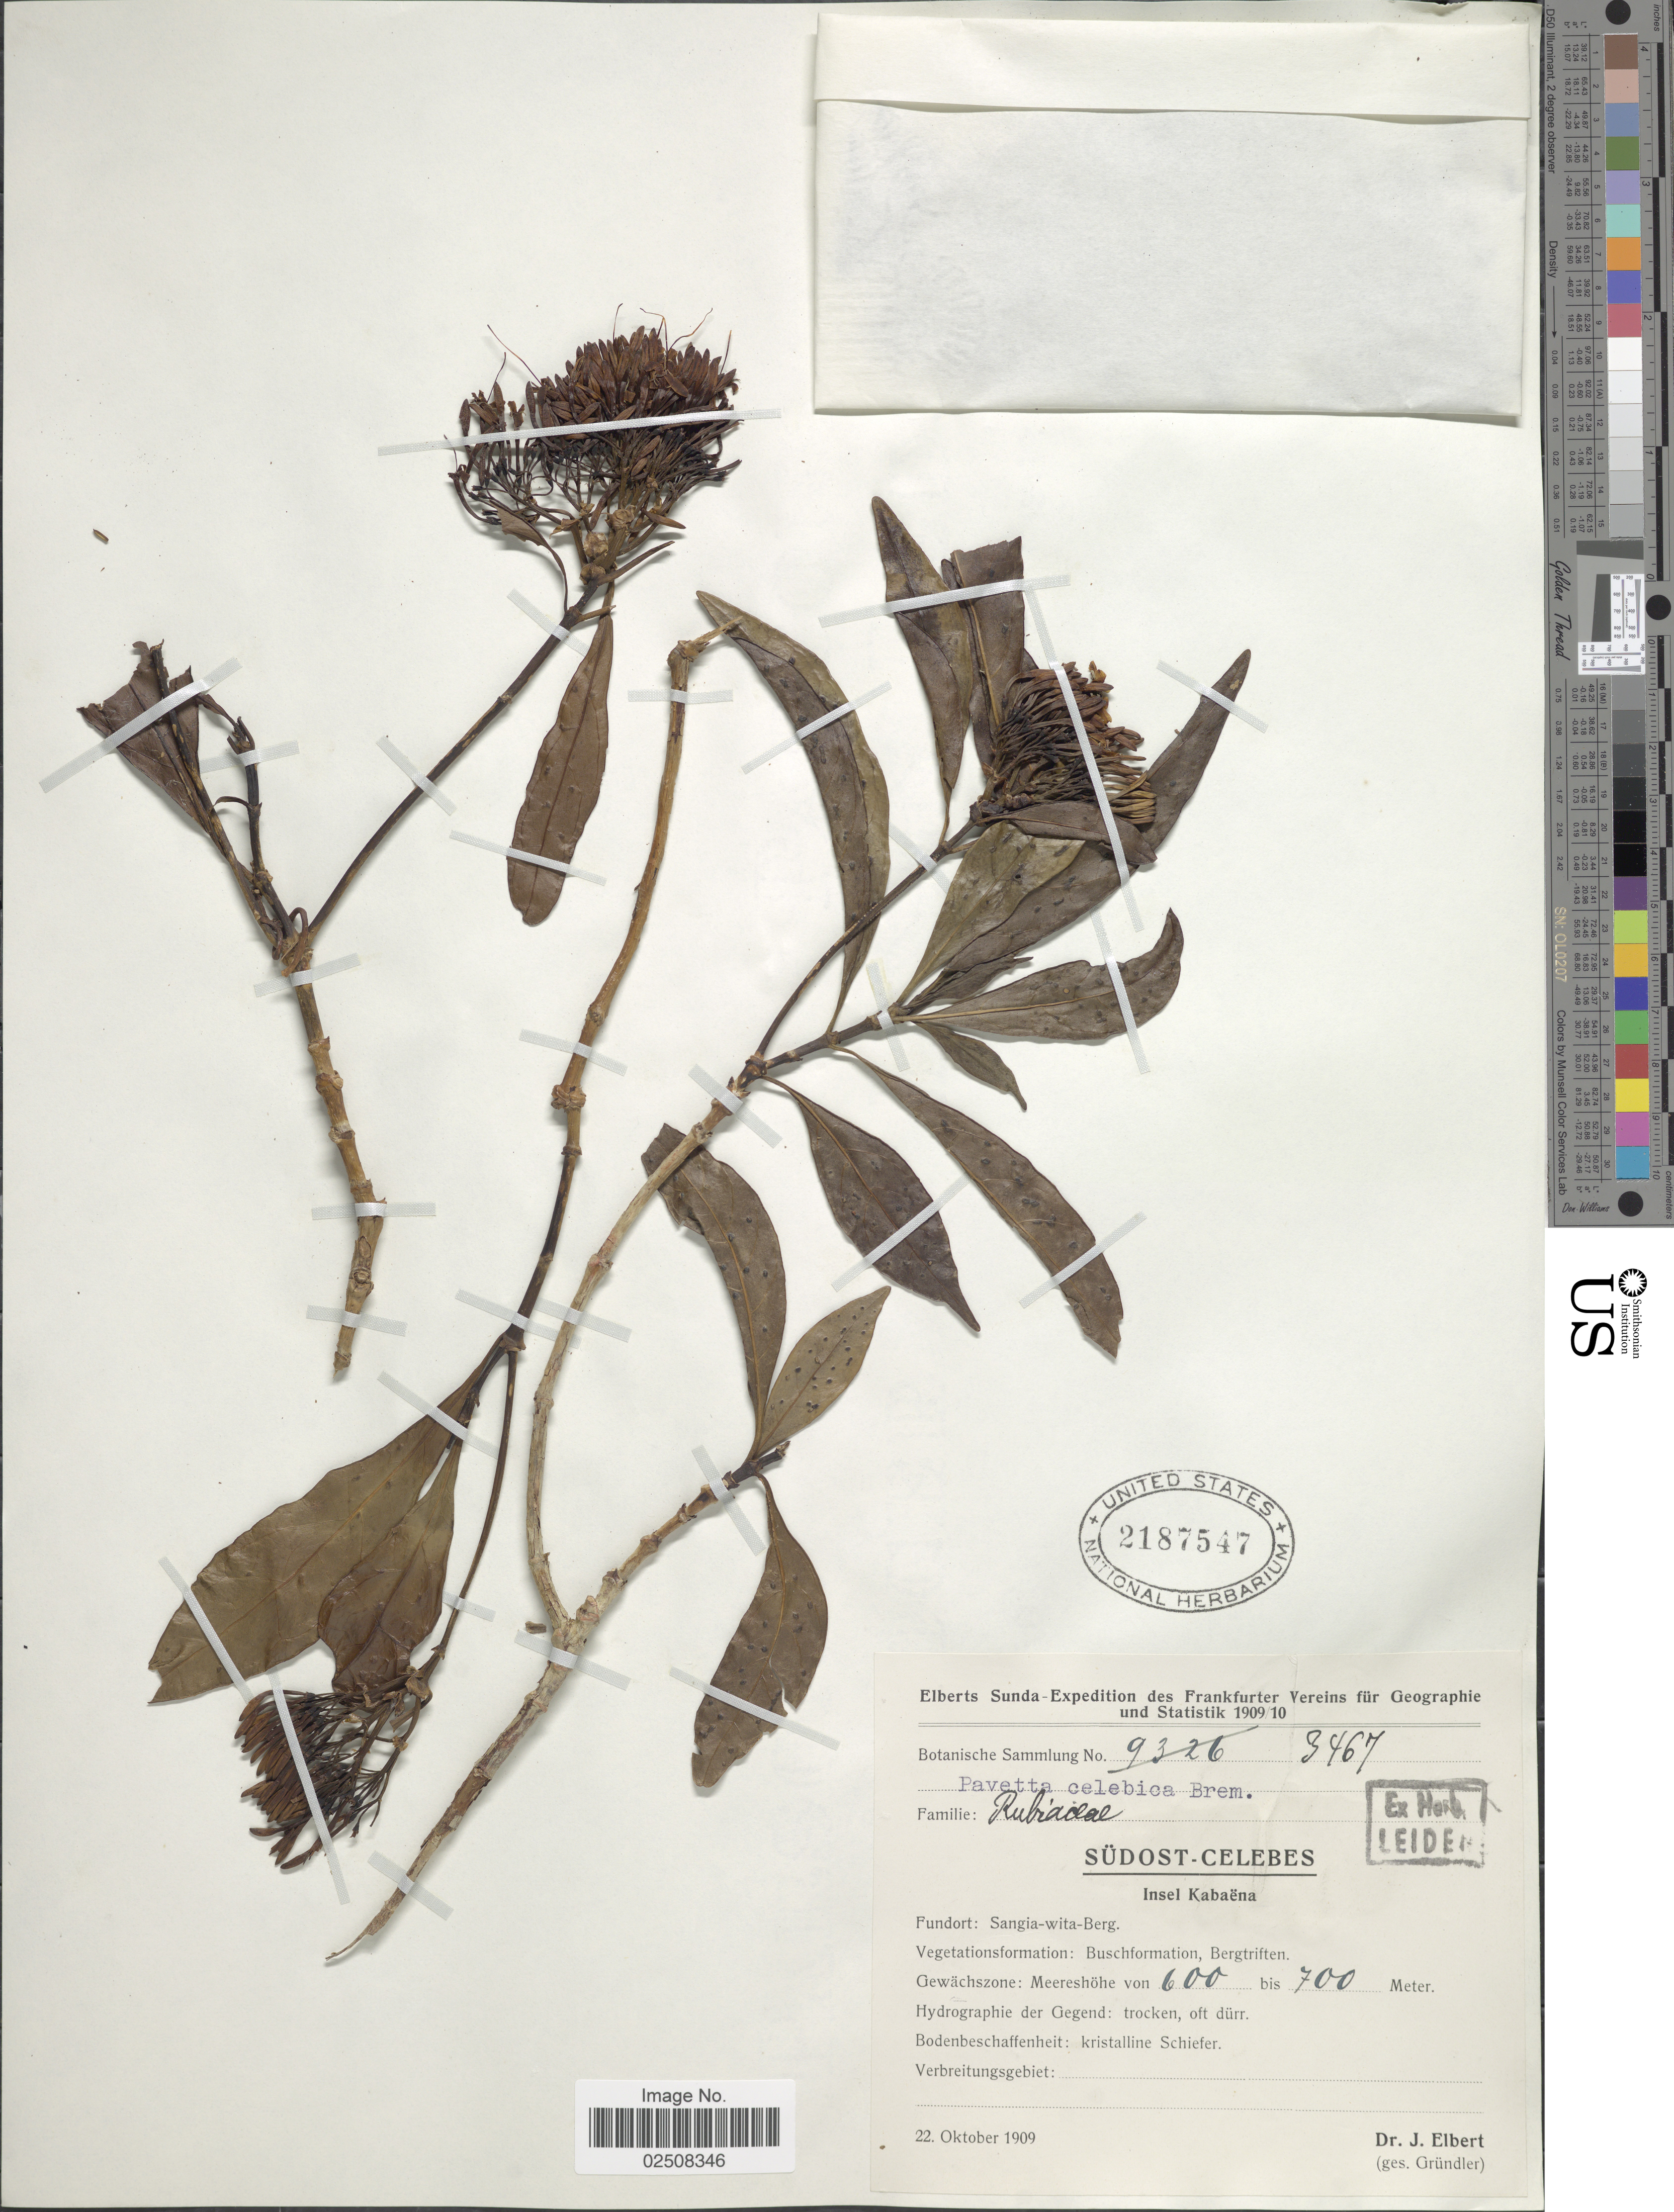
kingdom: Plantae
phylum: Tracheophyta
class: Magnoliopsida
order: Gentianales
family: Rubiaceae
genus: Pavetta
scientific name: Pavetta celebica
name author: Bremek.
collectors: J. Elbert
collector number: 3467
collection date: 1909-10-22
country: Indonesia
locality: Südost-Celebes, Insel Kabaëna, Sangia-wita-Berg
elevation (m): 600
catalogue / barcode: US 2187547